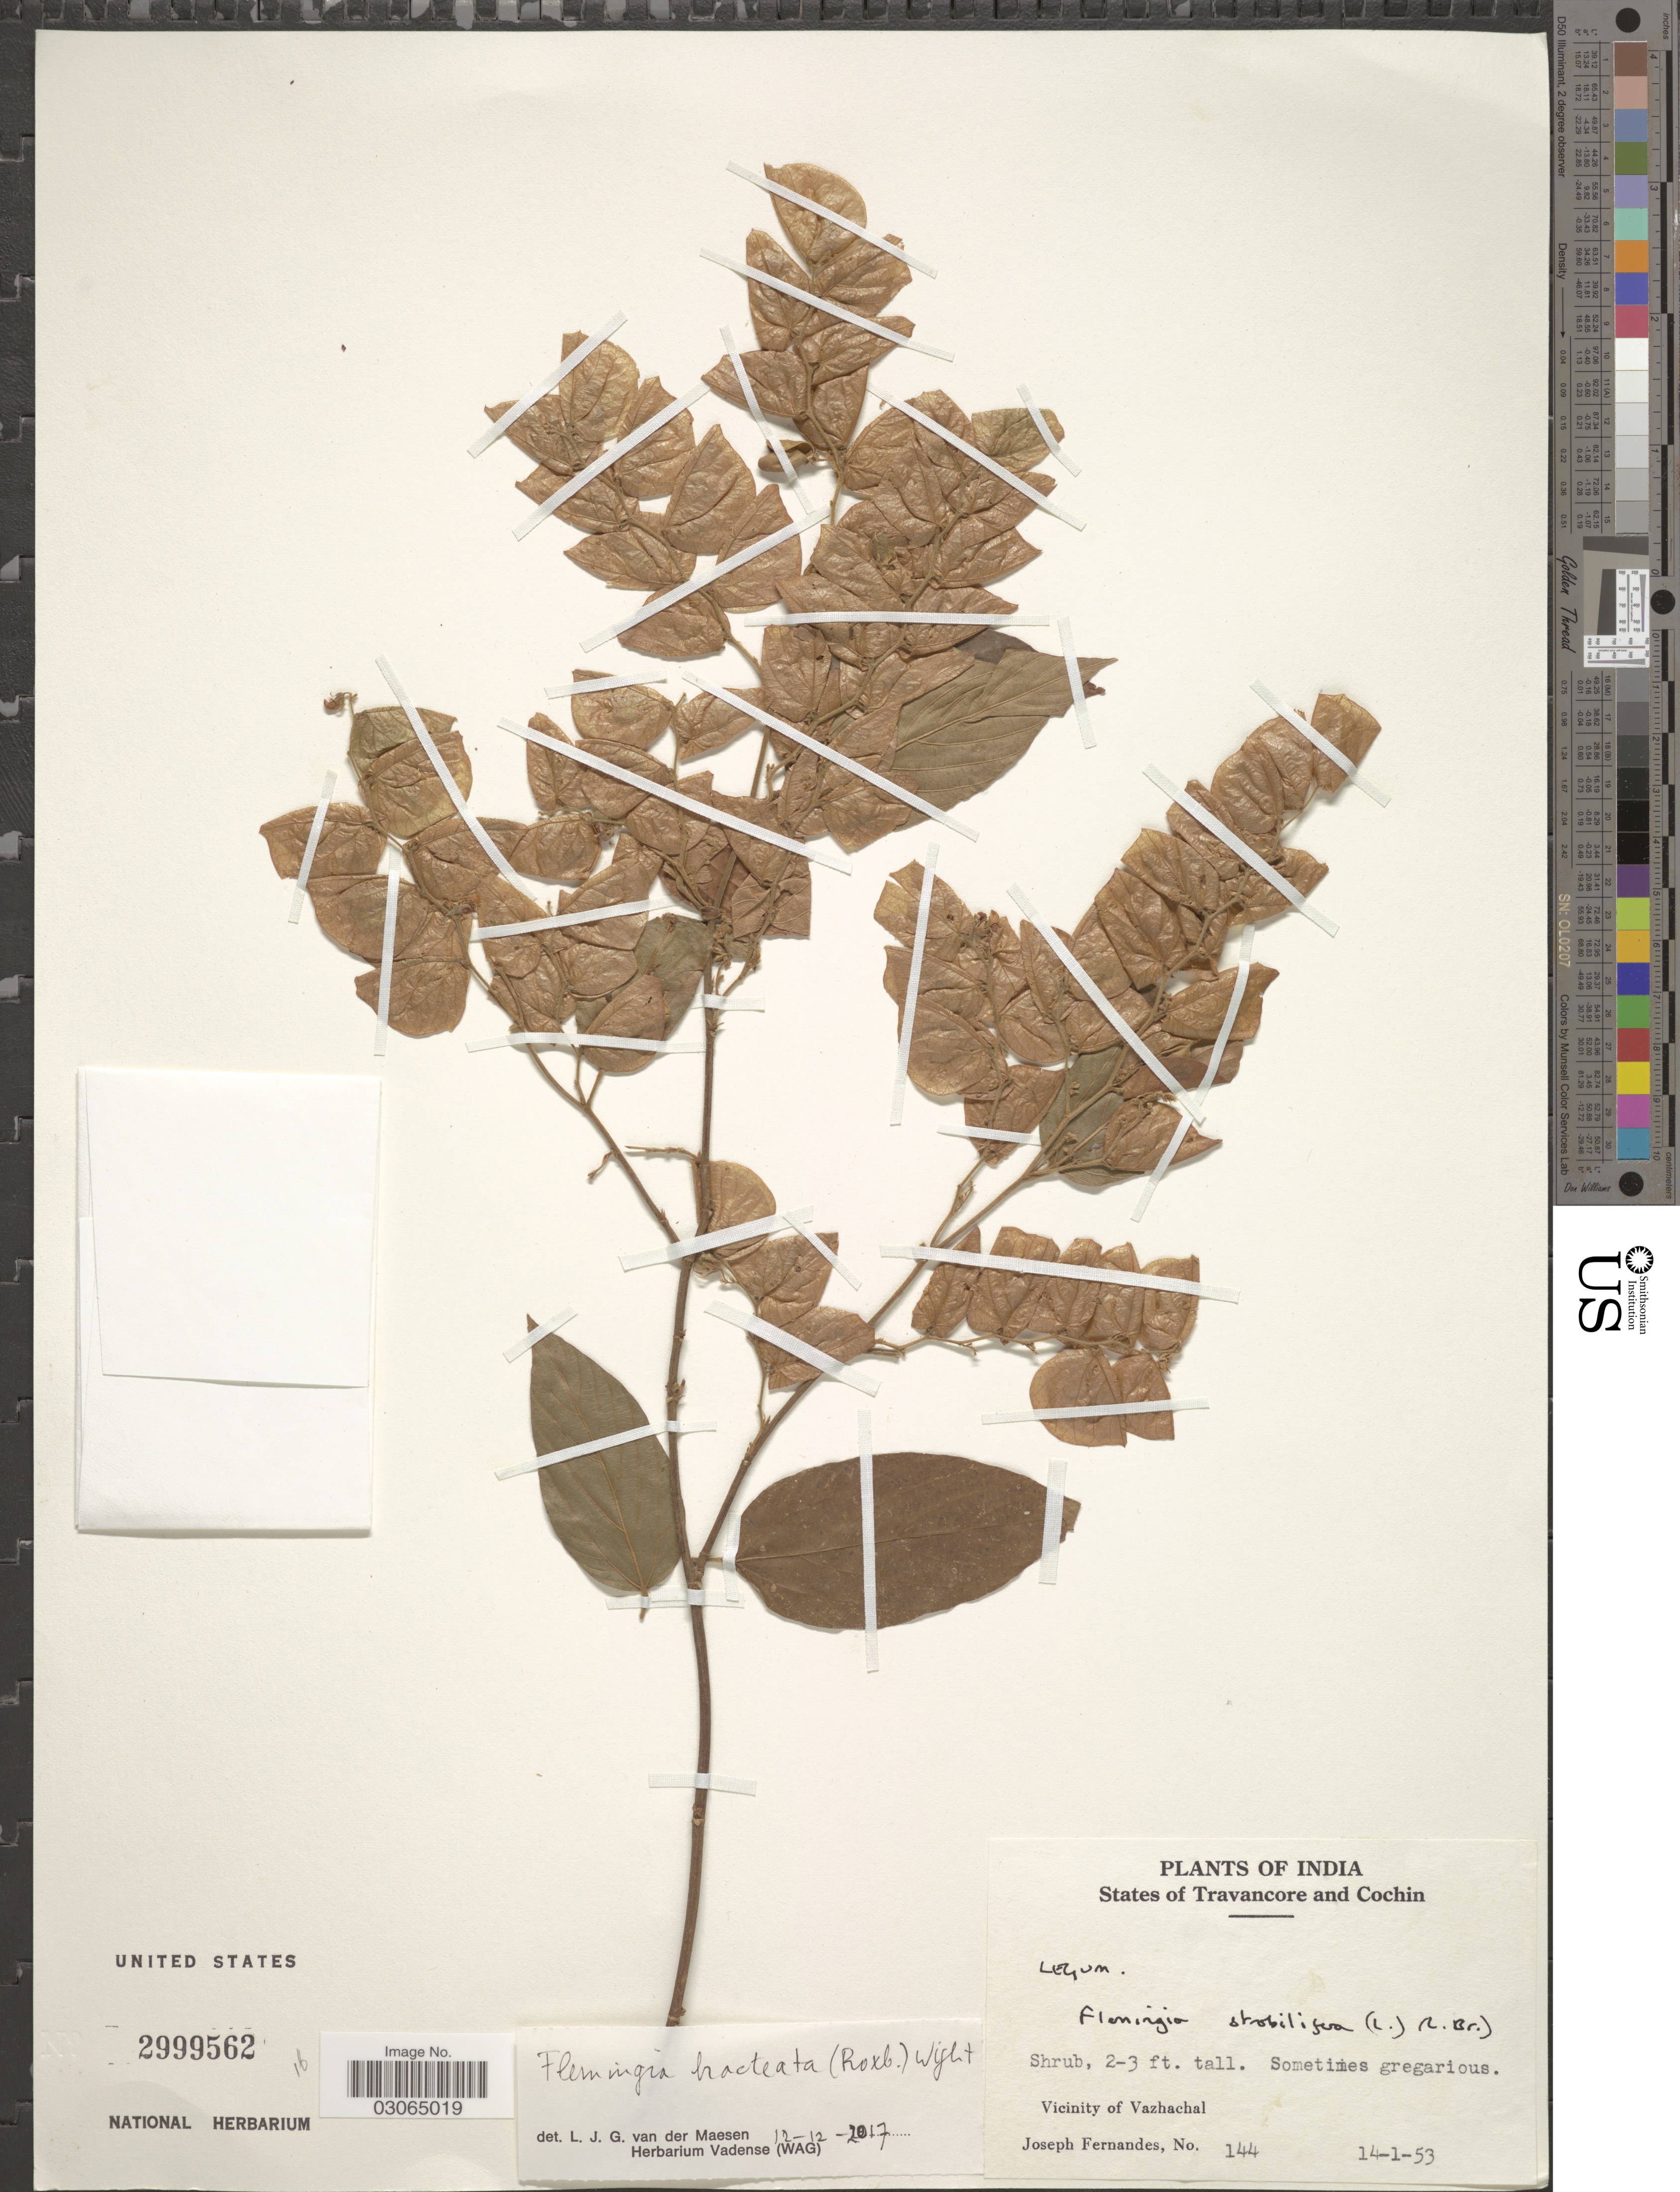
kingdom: Plantae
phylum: Tracheophyta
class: Magnoliopsida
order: Fabales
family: Fabaceae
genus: Flemingia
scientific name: Flemingia bracteata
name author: (Roxb.) Wight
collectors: J. Fernandes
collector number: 144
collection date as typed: Transcribed d/m/y: 14/1/53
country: India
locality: States of Travancore and Cochin. Vicinity of Vazhachal.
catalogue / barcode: US 2999562